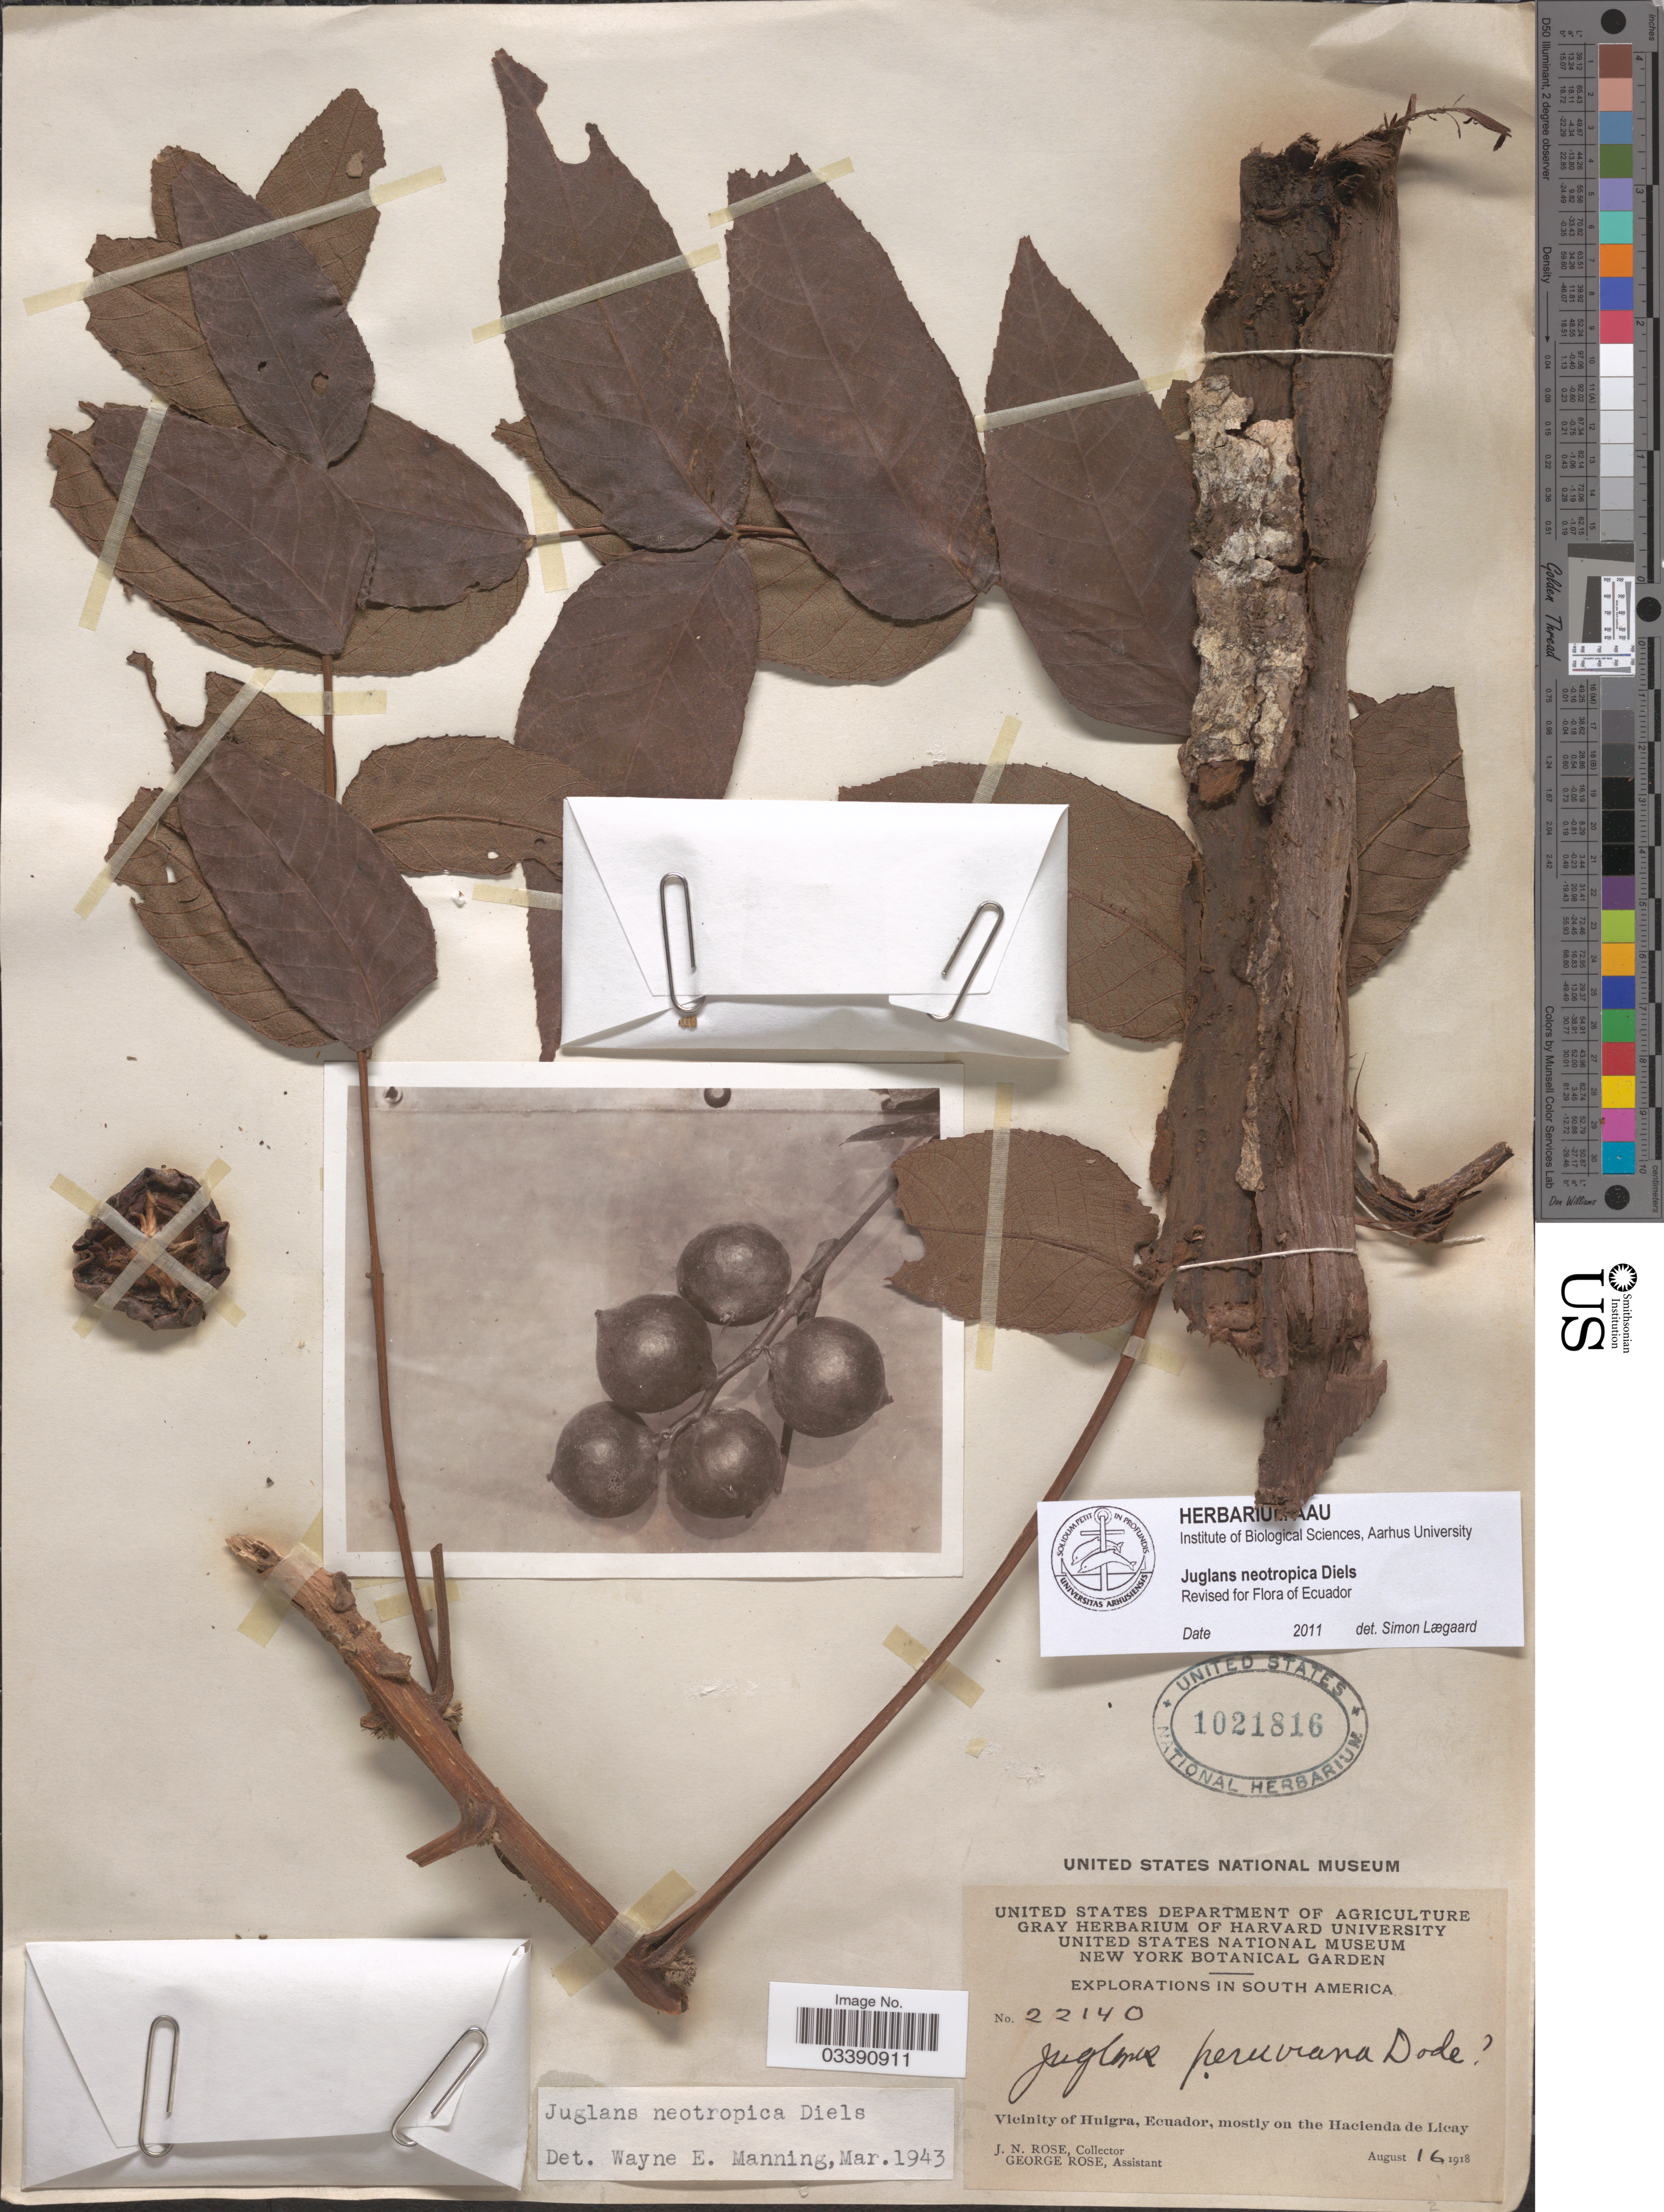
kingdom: Plantae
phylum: Tracheophyta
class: Magnoliopsida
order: Fagales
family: Juglandaceae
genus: Juglans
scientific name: Juglans neotropica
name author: Diels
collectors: J. N. Rose & G. Rose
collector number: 22140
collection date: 1918-08-16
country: Ecuador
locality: Vicinity of Huigra, mostly on the Hacienda de Licay.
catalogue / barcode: US 1021816